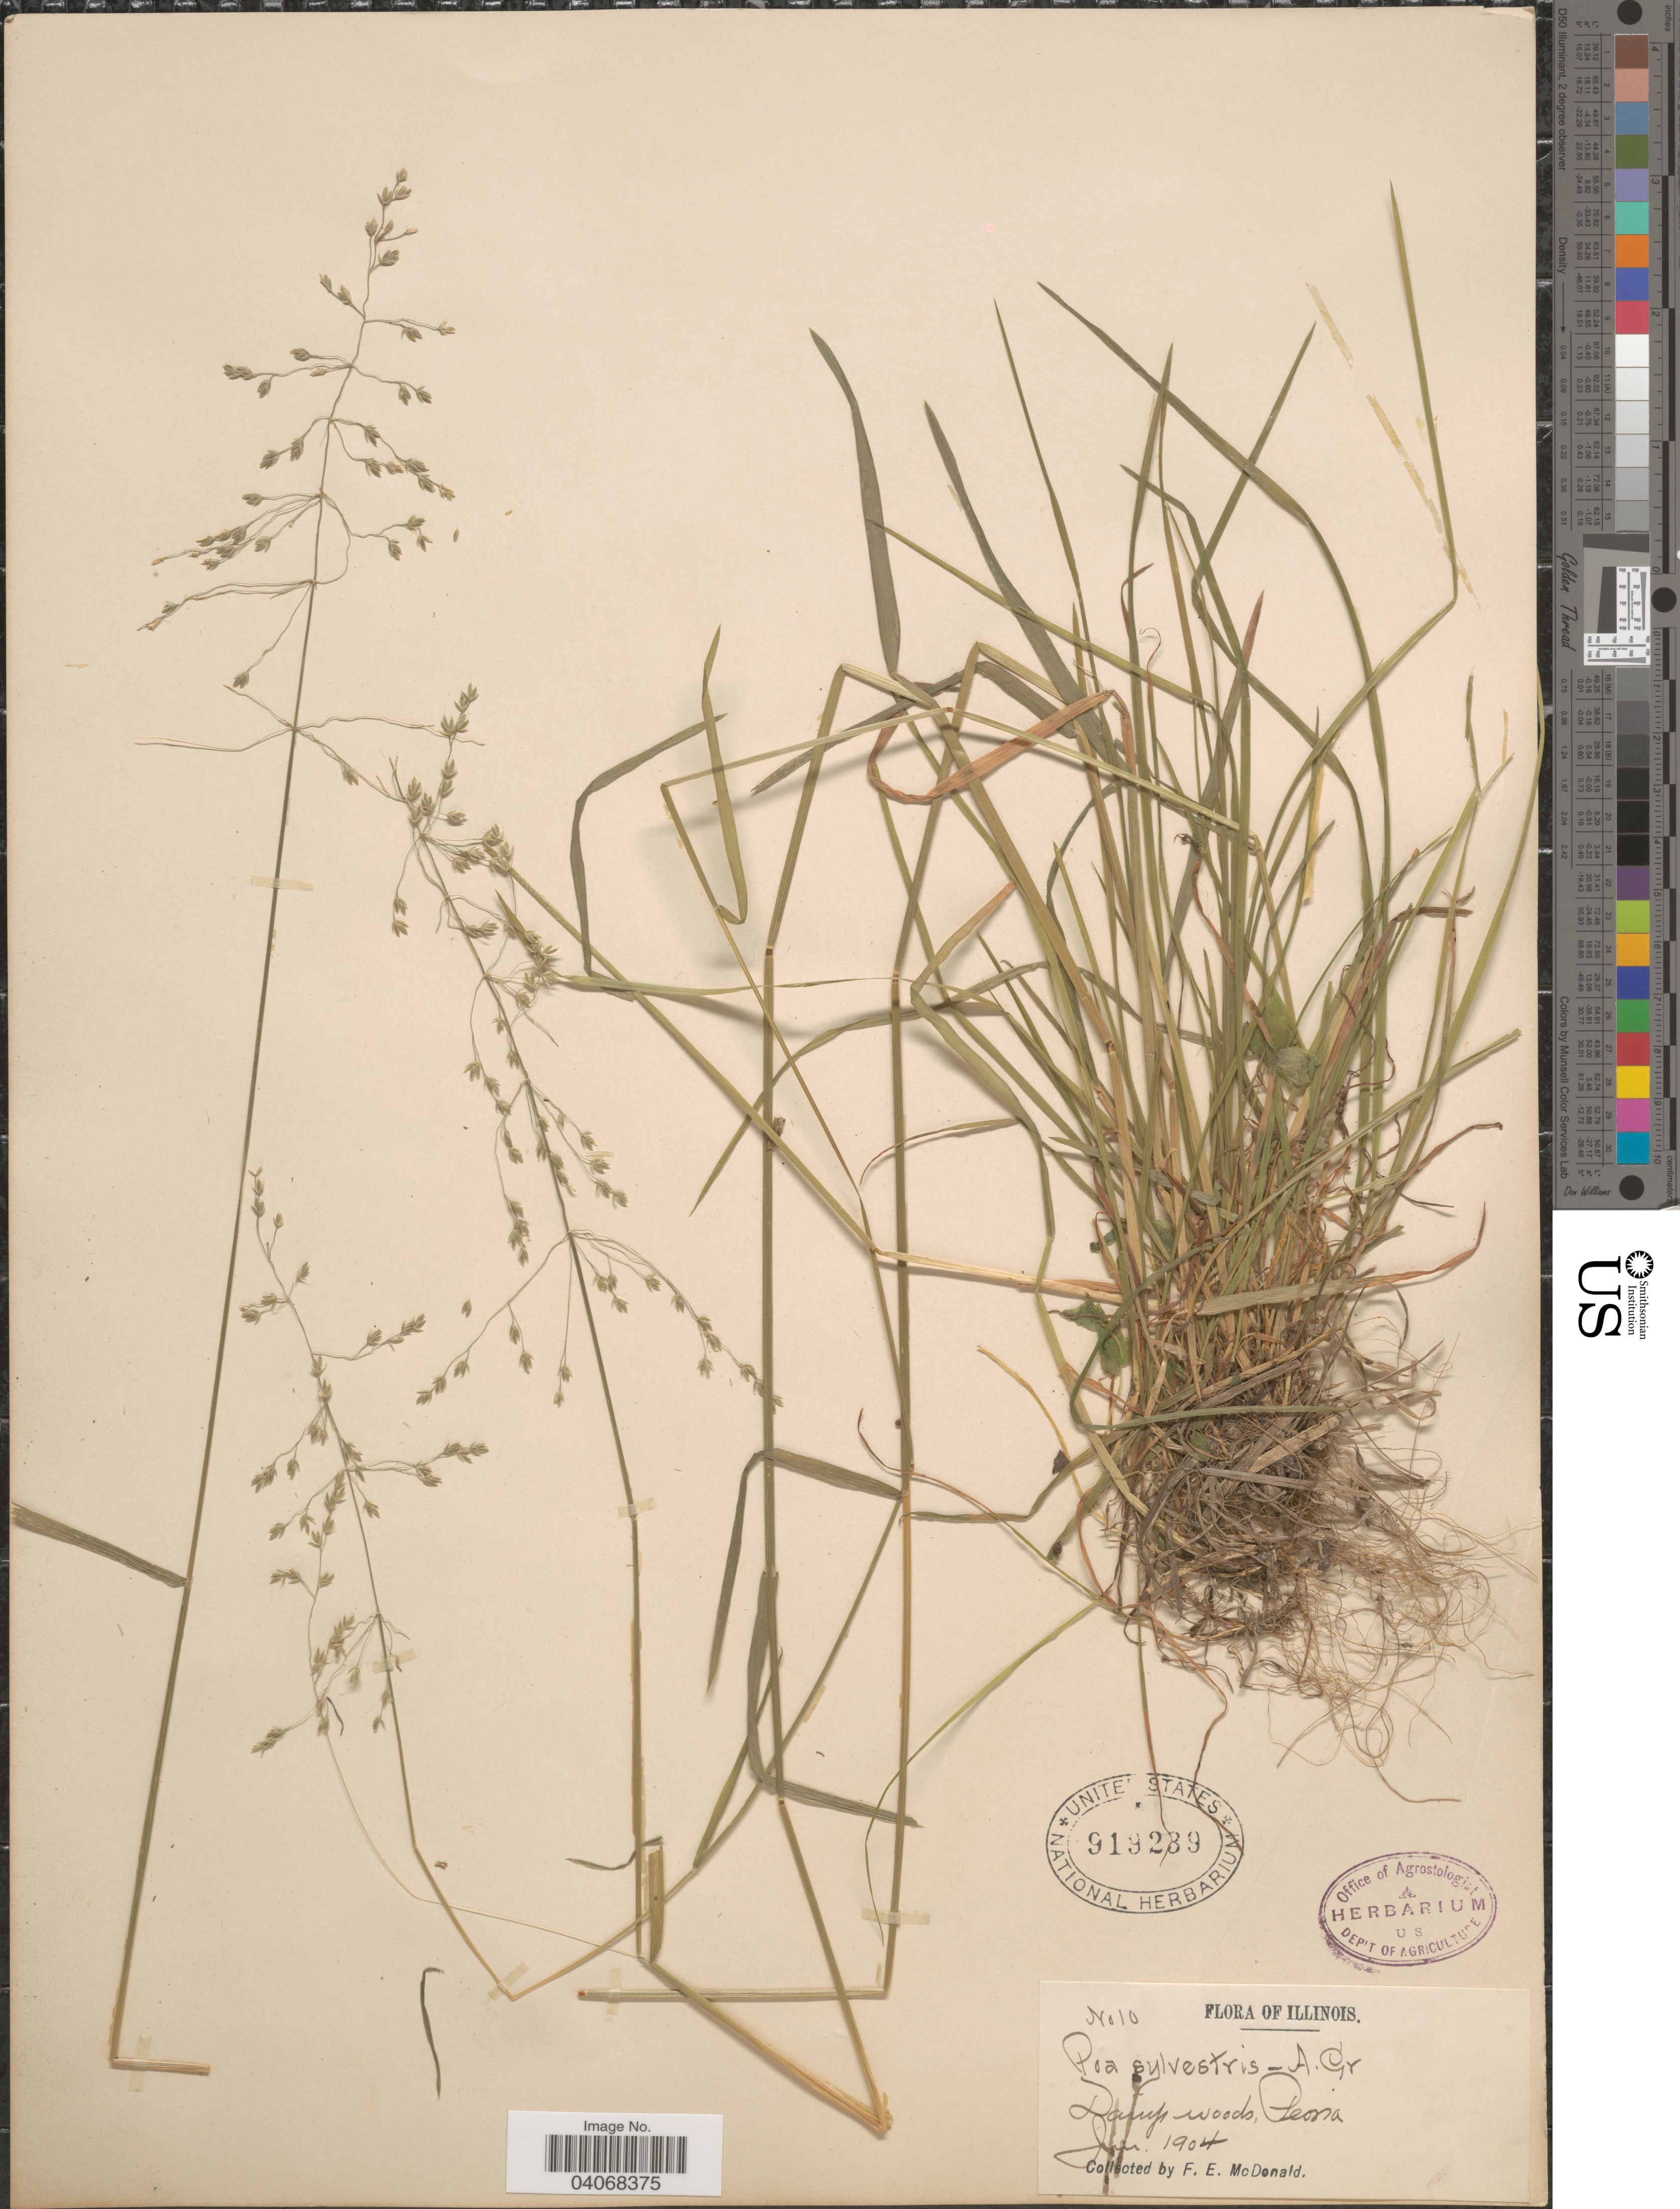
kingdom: Plantae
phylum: Tracheophyta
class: Liliopsida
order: Poales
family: Poaceae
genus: Poa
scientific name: Poa sylvestris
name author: A. Gray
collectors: F. E. McDonald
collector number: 10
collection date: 1904-06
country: United States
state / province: Illinois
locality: Damp woods, Peoria.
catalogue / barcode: US 919239